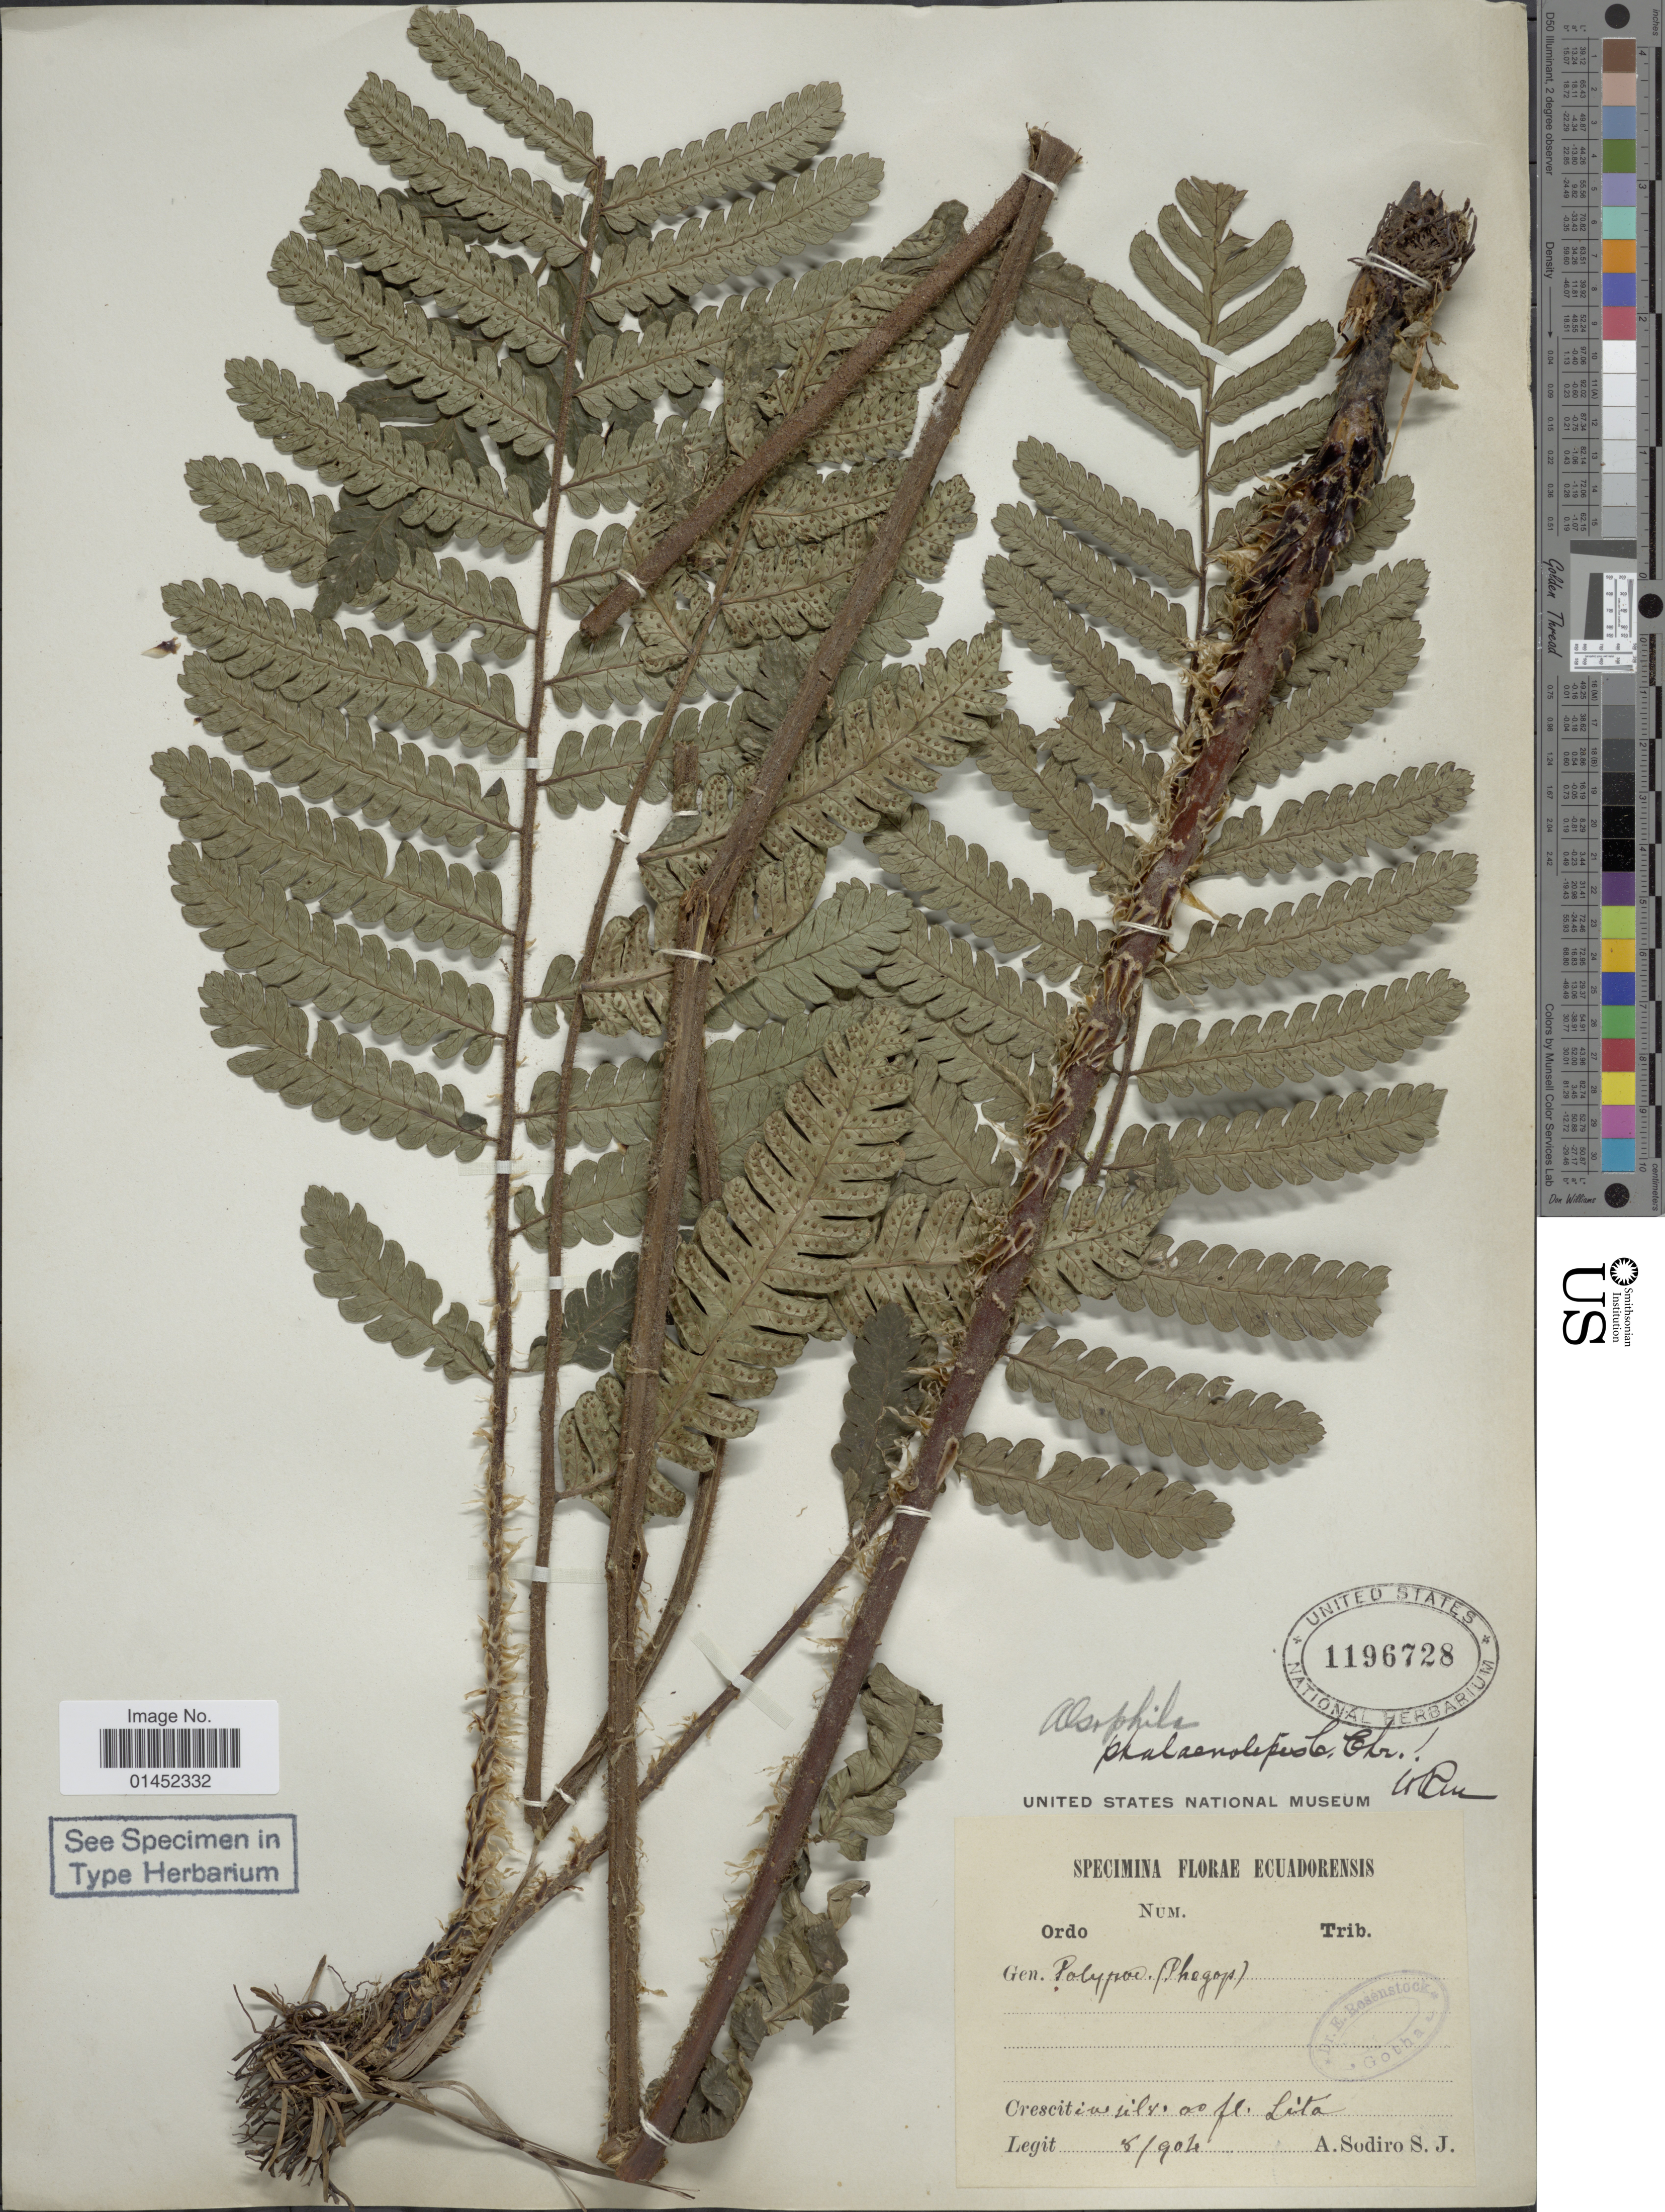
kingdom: Plantae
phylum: Tracheophyta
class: Polypodiopsida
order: Cyatheales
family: Cyatheaceae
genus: Cyathea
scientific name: Cyathea phalaenolepis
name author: (C. Chr.) Domin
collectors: A. Sodiro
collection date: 1904-05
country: Ecuador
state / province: Imbabura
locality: Lita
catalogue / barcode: US 1196728